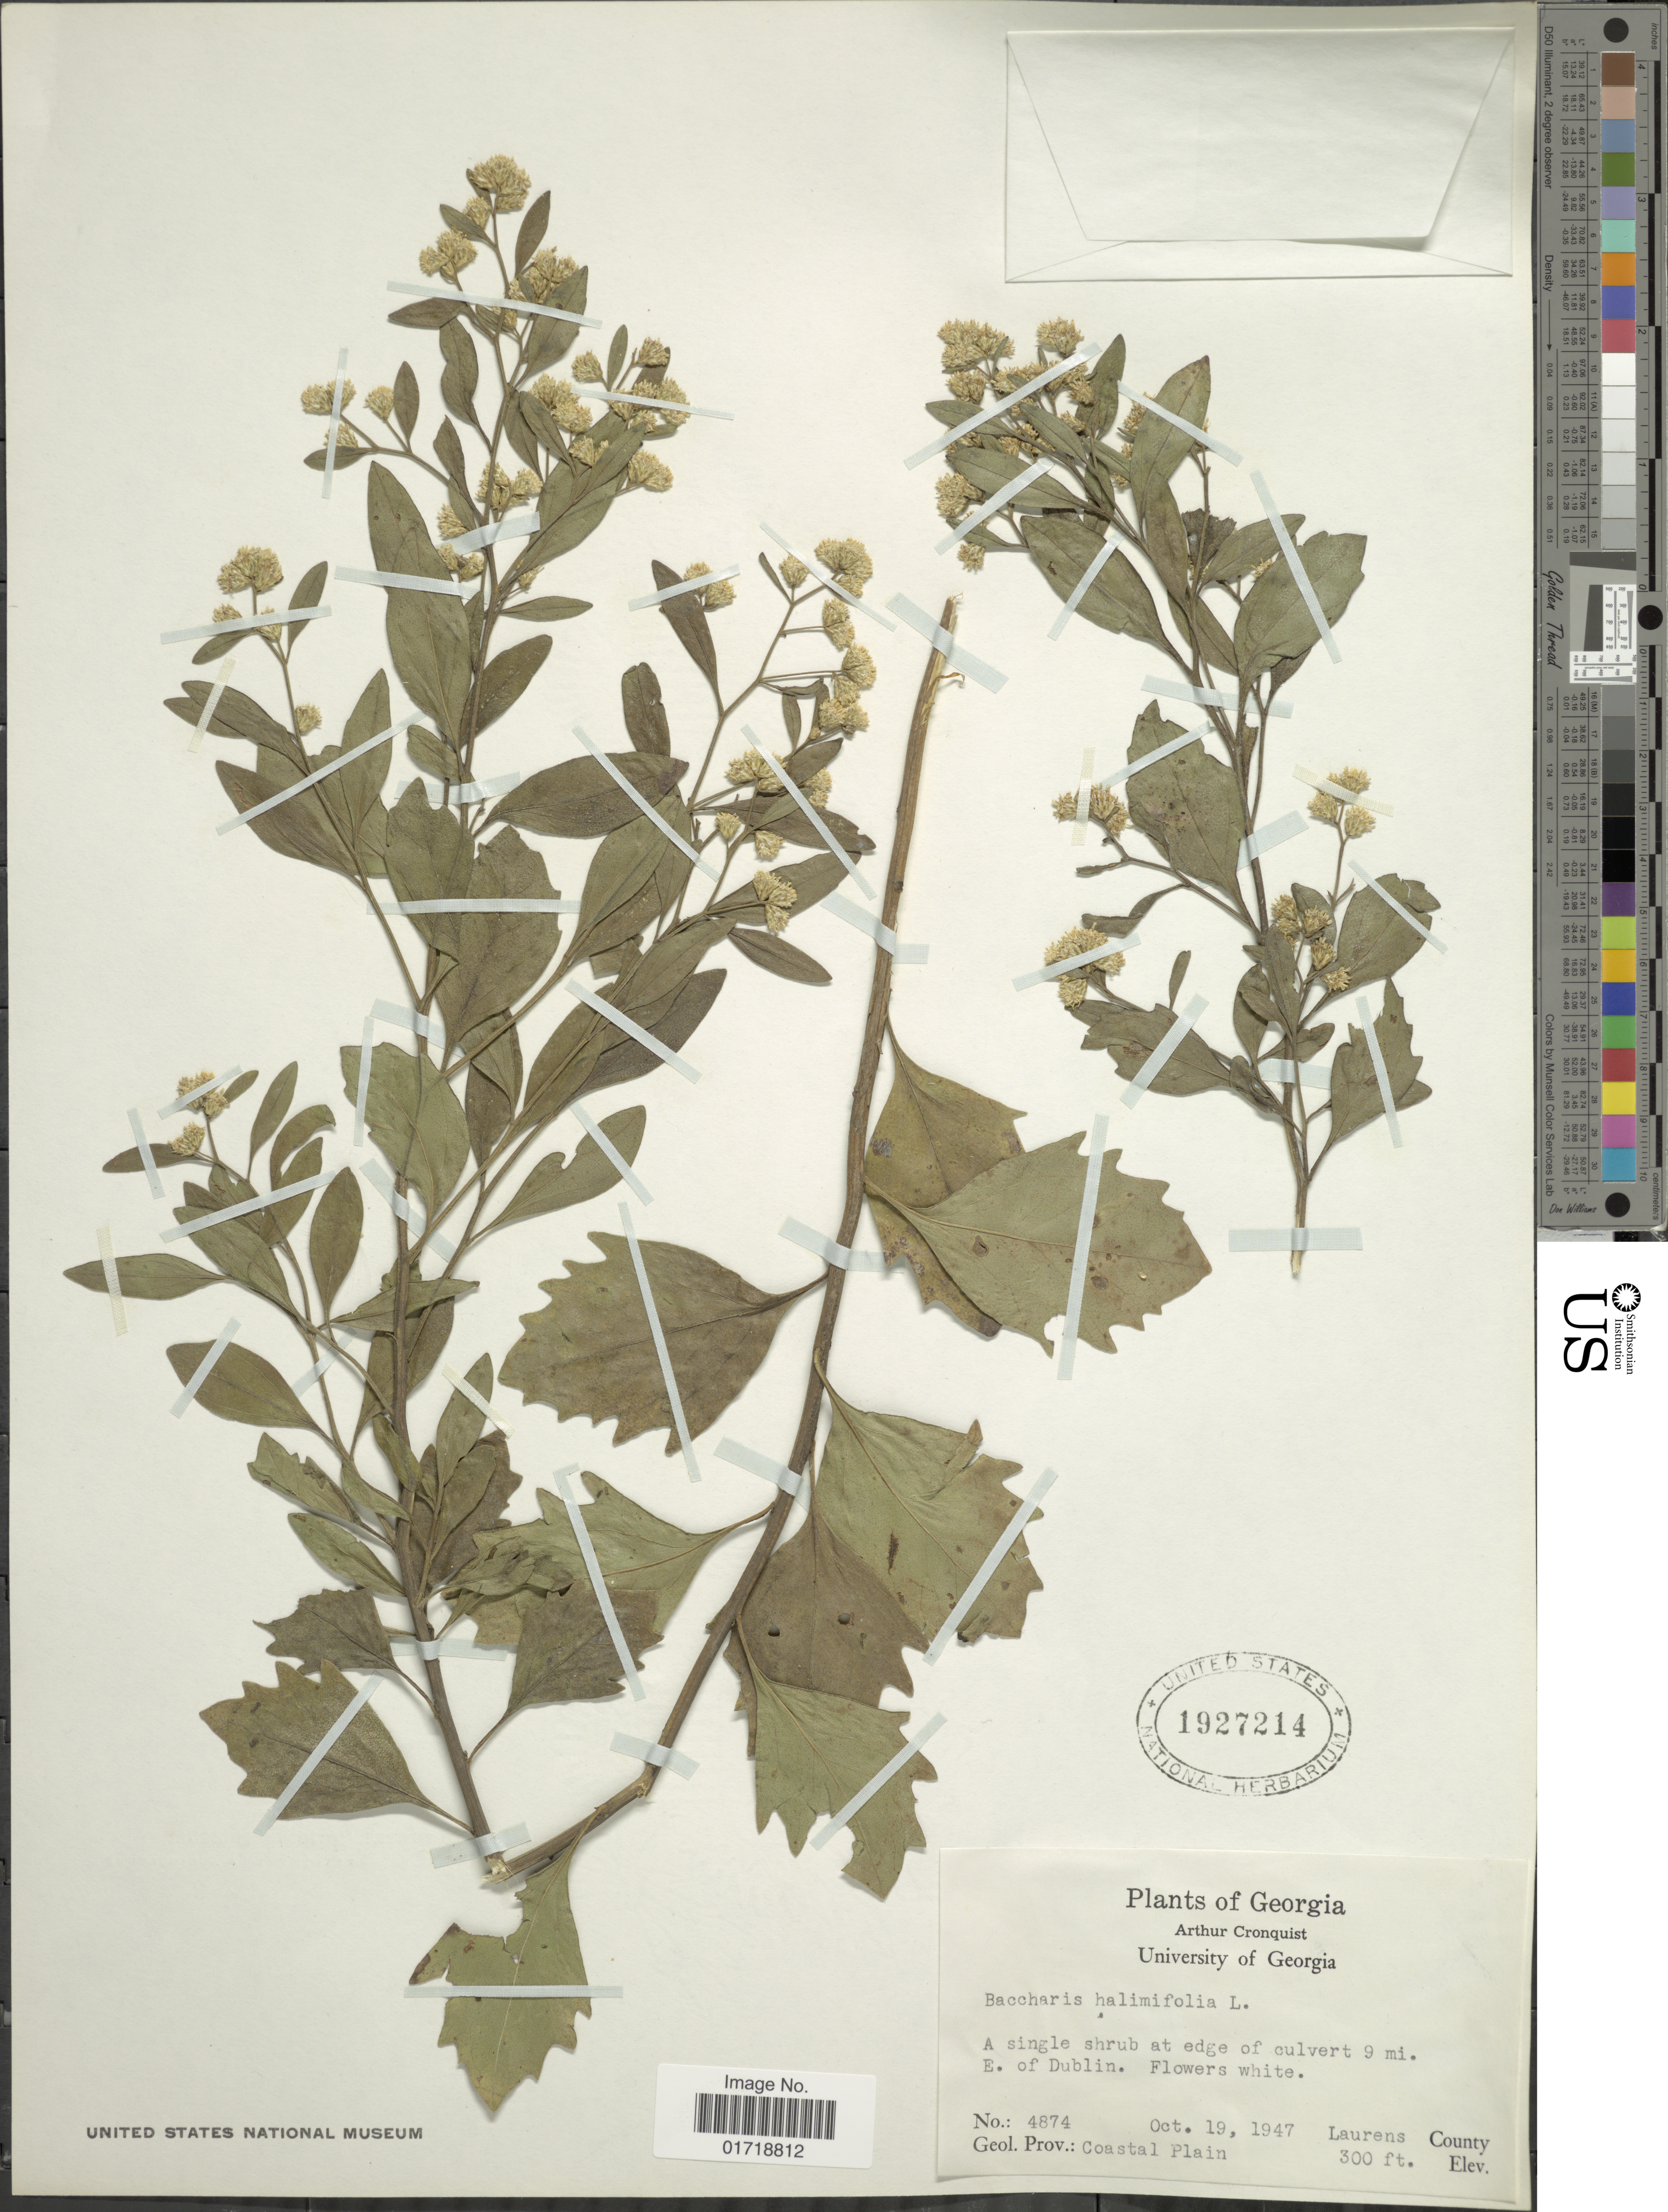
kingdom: Plantae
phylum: Tracheophyta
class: Magnoliopsida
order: Asterales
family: Asteraceae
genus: Baccharis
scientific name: Baccharis halimifolia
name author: L.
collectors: A. J. Cronquist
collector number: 4874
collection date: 1947-10-19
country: United States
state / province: Georgia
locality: A single shrub at edge of culvert 9 mi. E. of Dublin, Geol. Prov.: Coastal Plain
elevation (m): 91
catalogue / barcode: US 1927214